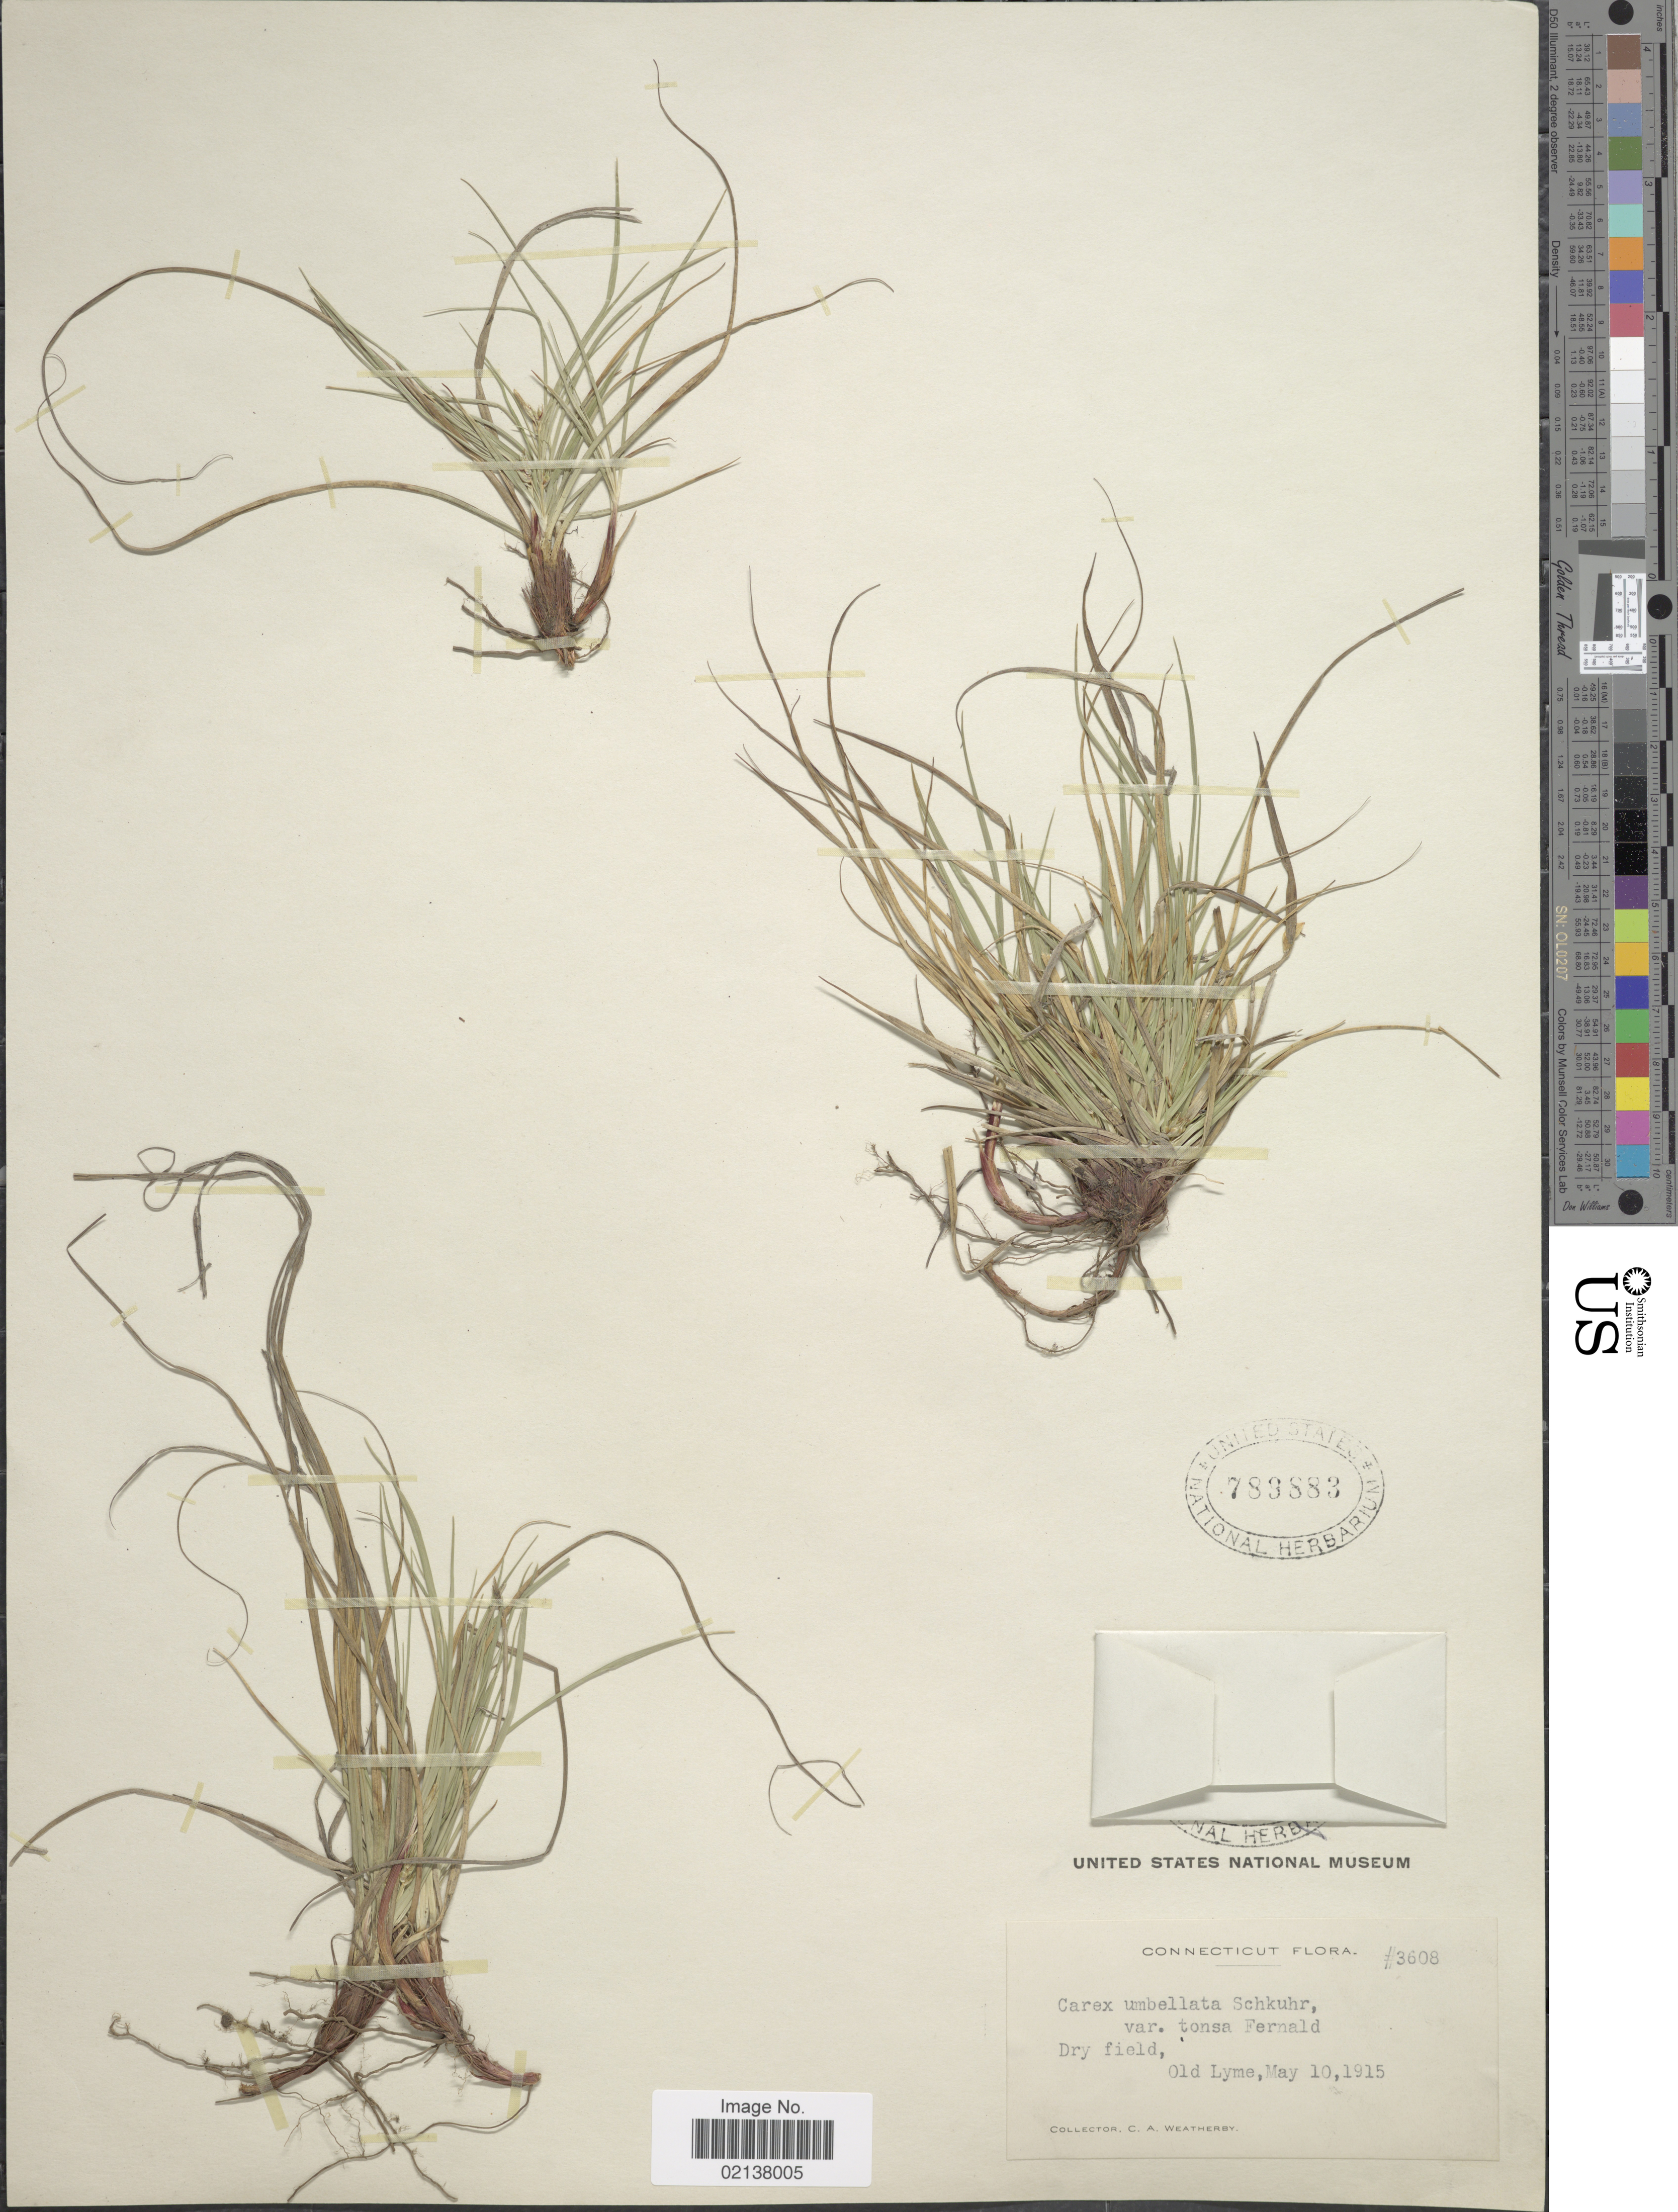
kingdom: Plantae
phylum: Tracheophyta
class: Liliopsida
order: Poales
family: Cyperaceae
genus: Carex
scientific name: Carex umbellata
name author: Schkuhr ex Willd.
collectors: C. A. Weatherby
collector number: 3608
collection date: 1915-05-10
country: United States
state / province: Connecticut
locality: Dry field. Old Lyme.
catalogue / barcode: US 789883